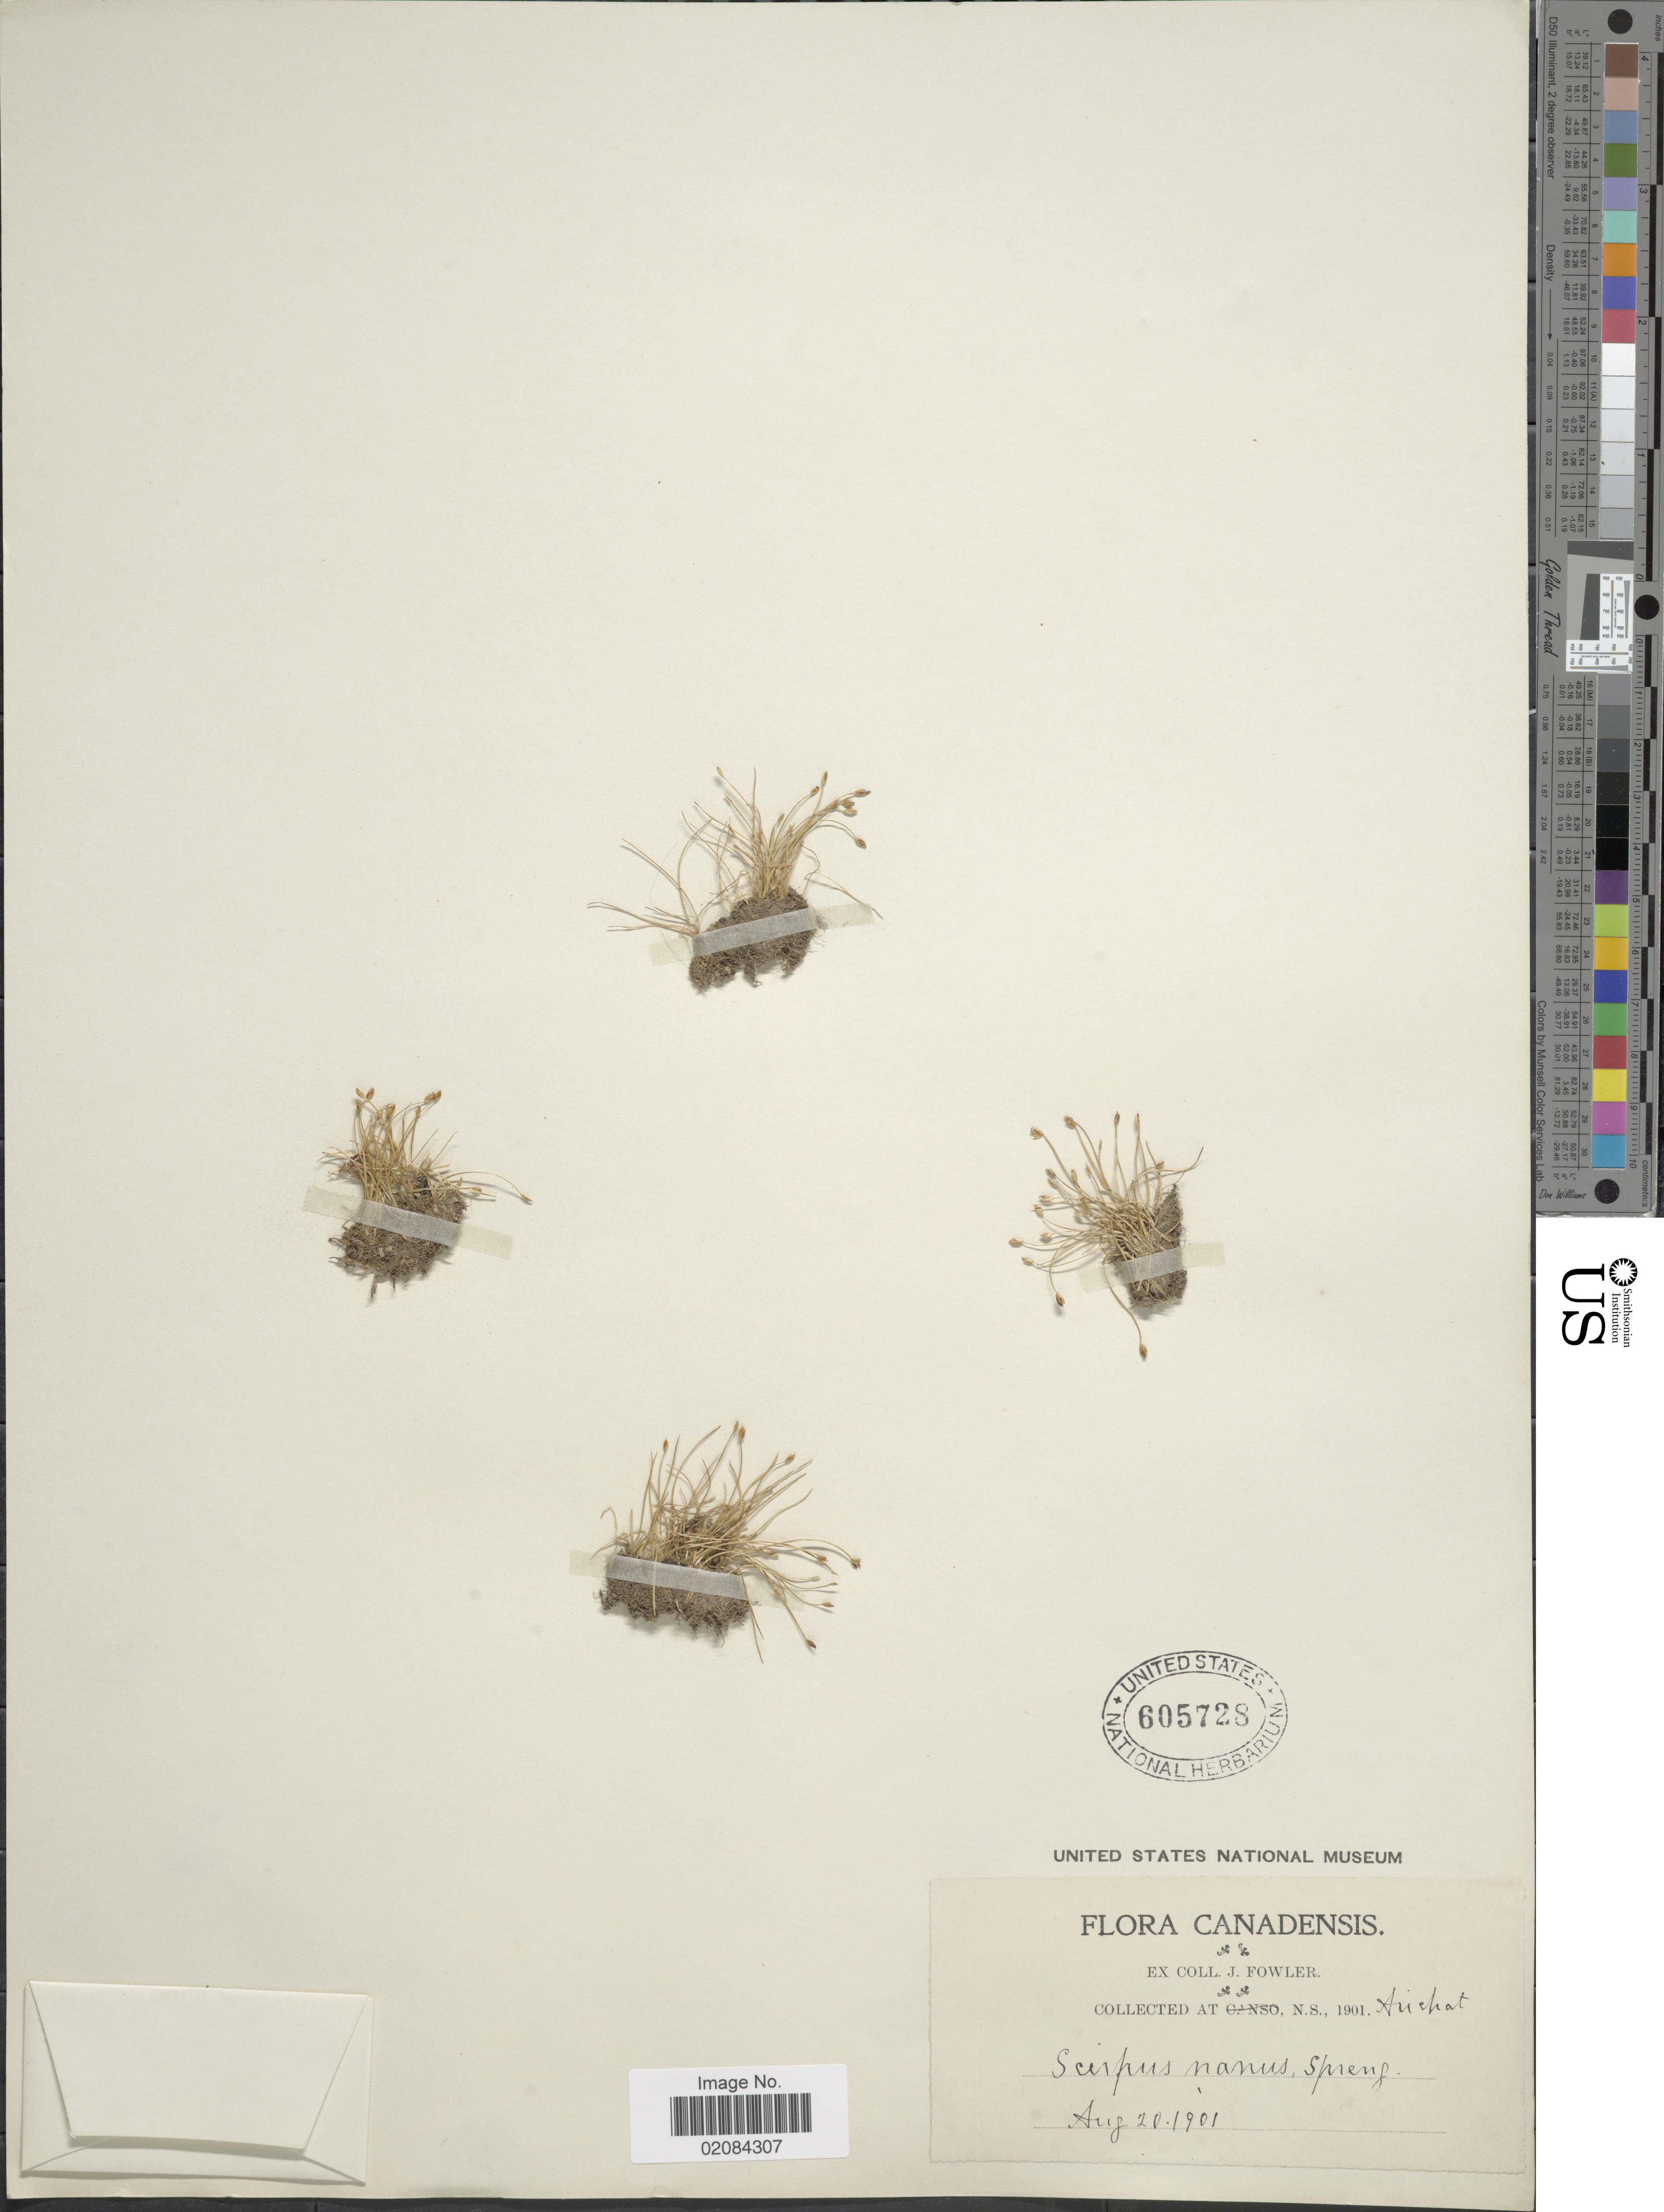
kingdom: Plantae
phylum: Tracheophyta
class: Liliopsida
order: Poales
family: Cyperaceae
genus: Eleocharis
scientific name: Eleocharis parvula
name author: (Roem. & Schult.) Link ex Williams et al.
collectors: J. P. Fowler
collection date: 1901-08-20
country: Canada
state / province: Nova Scotia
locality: Canadensis, N.S.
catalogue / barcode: US 605728